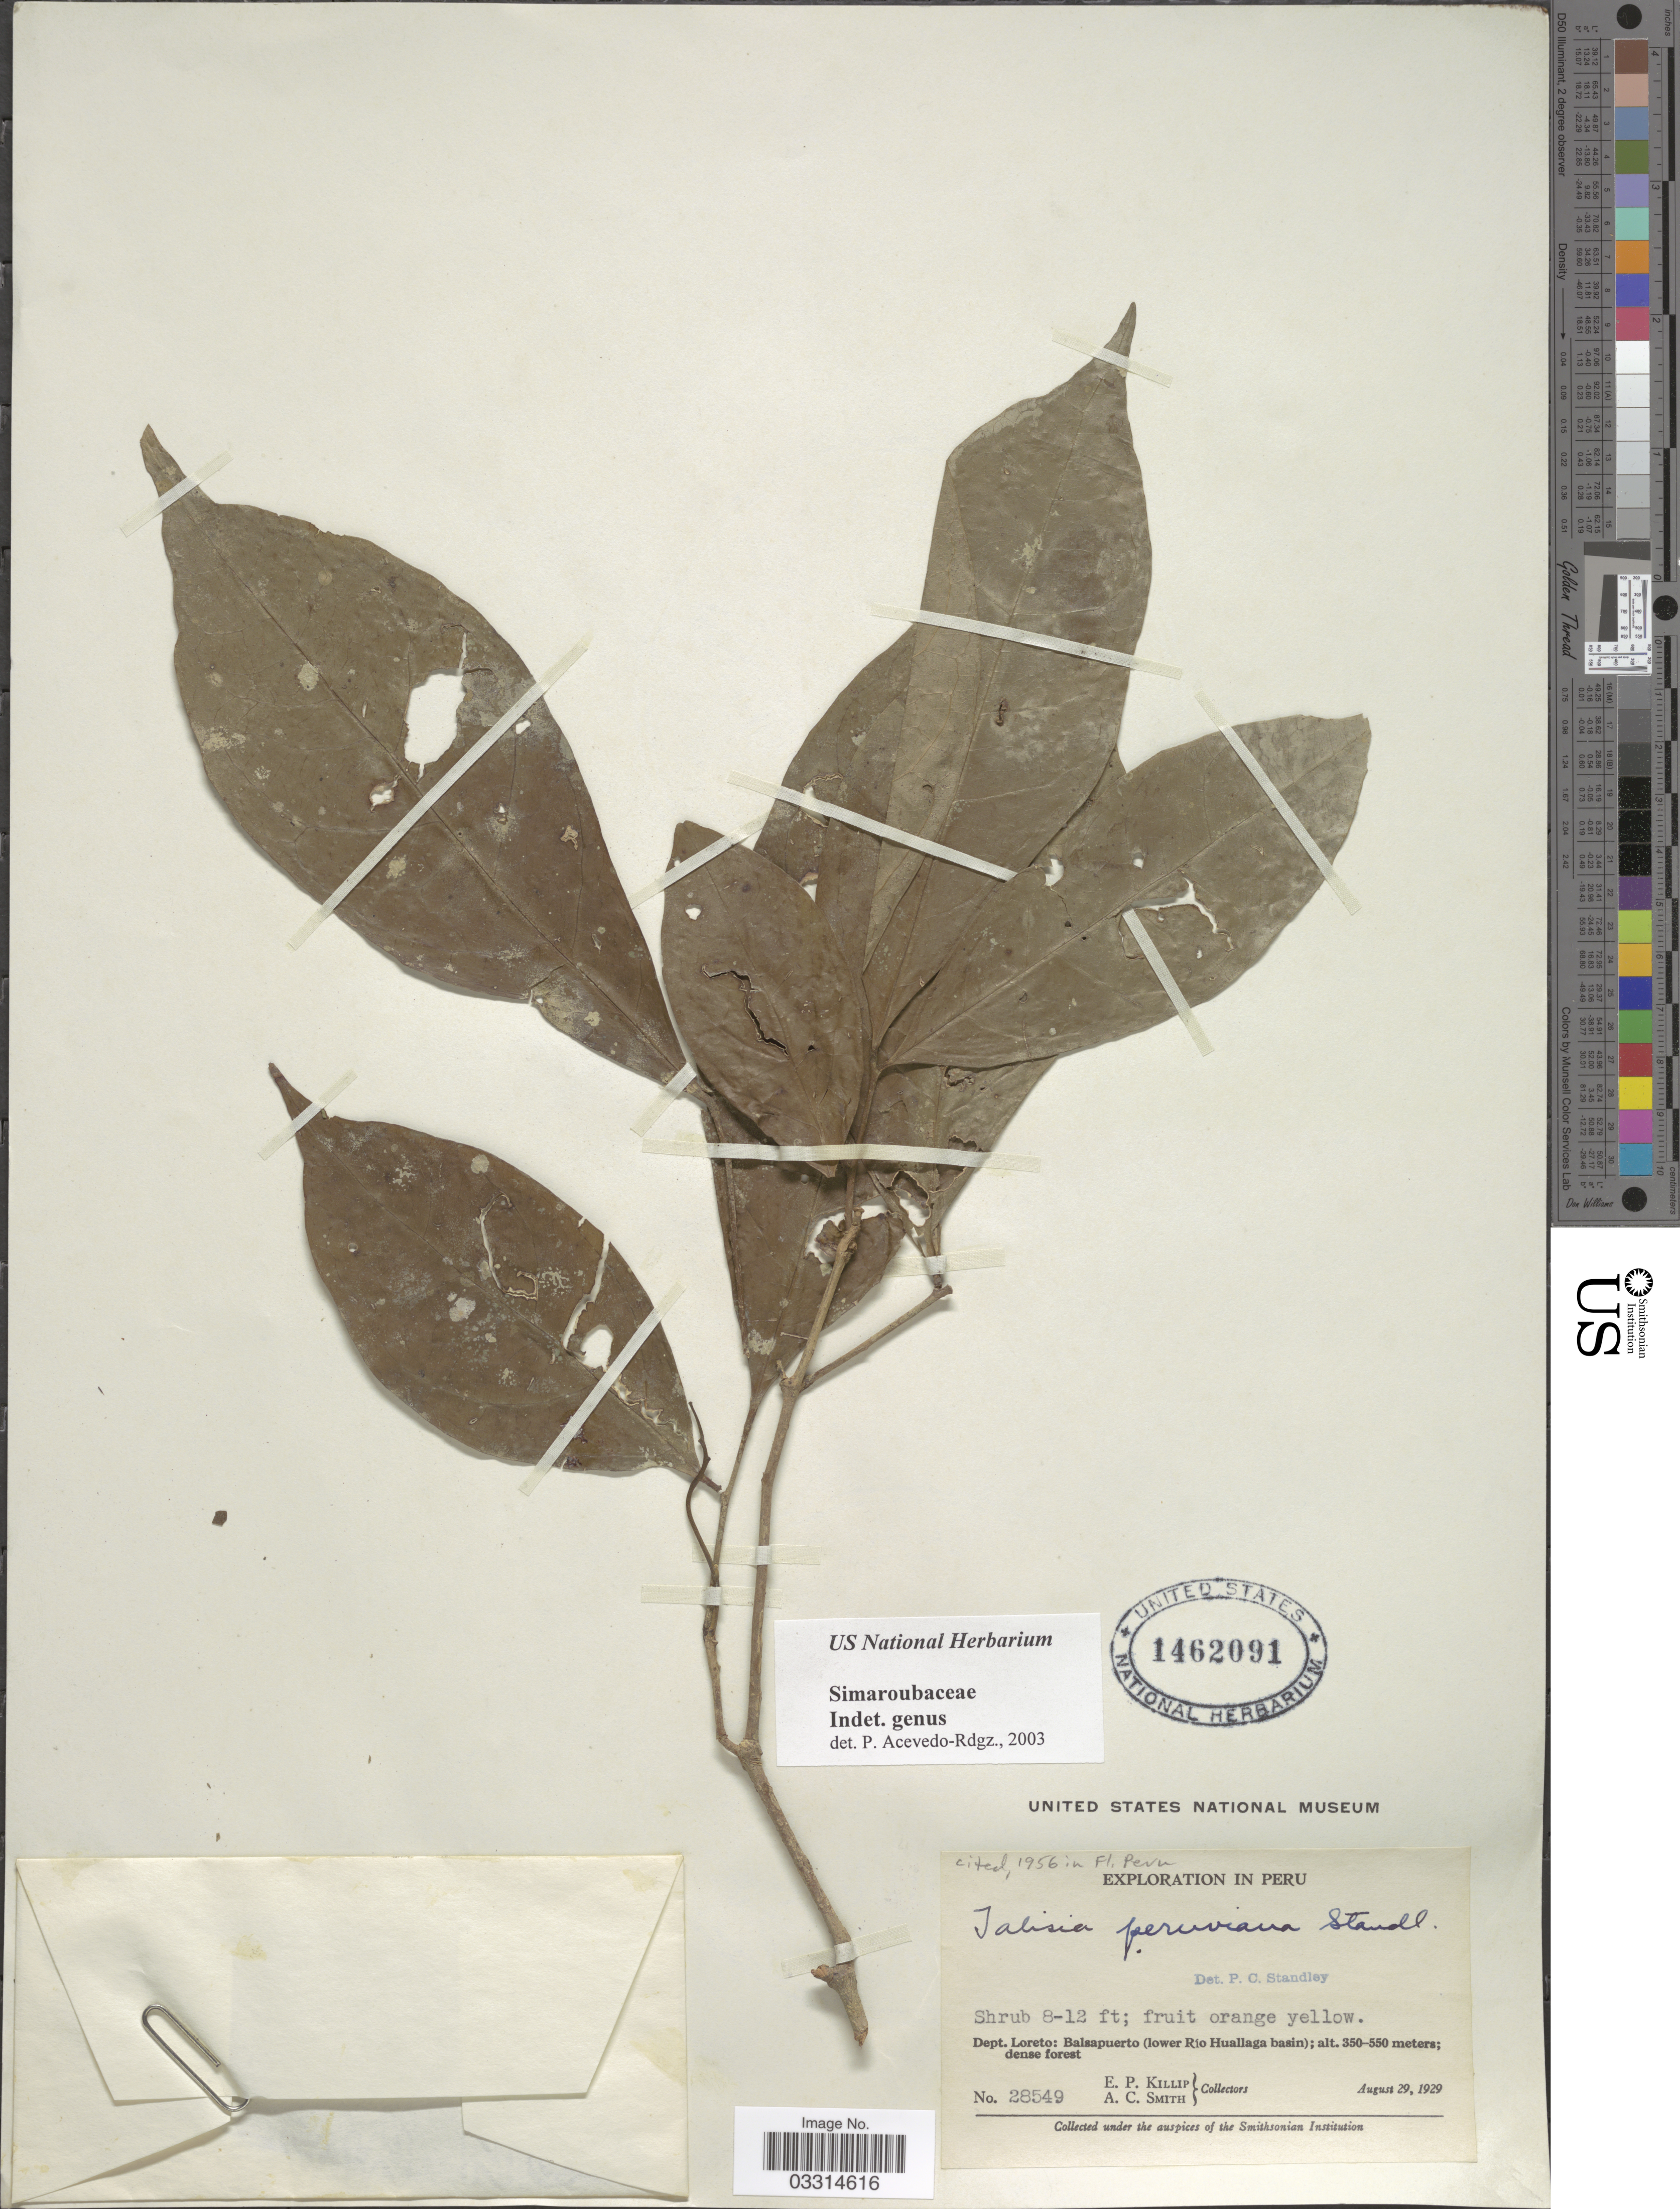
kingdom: Plantae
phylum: Tracheophyta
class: Magnoliopsida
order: Picramniales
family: Picramniaceae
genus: Nothotalisia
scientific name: Nothotalisia peruviana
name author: (Standl.) W.W. Thomas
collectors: E. P. Killip & A. C. Smith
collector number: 28549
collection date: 1929-08-29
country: Peru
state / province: Loreto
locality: Dept. Loreto: Balsapuerto (lower Río Huallaga basin).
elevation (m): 350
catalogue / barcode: US 1462091